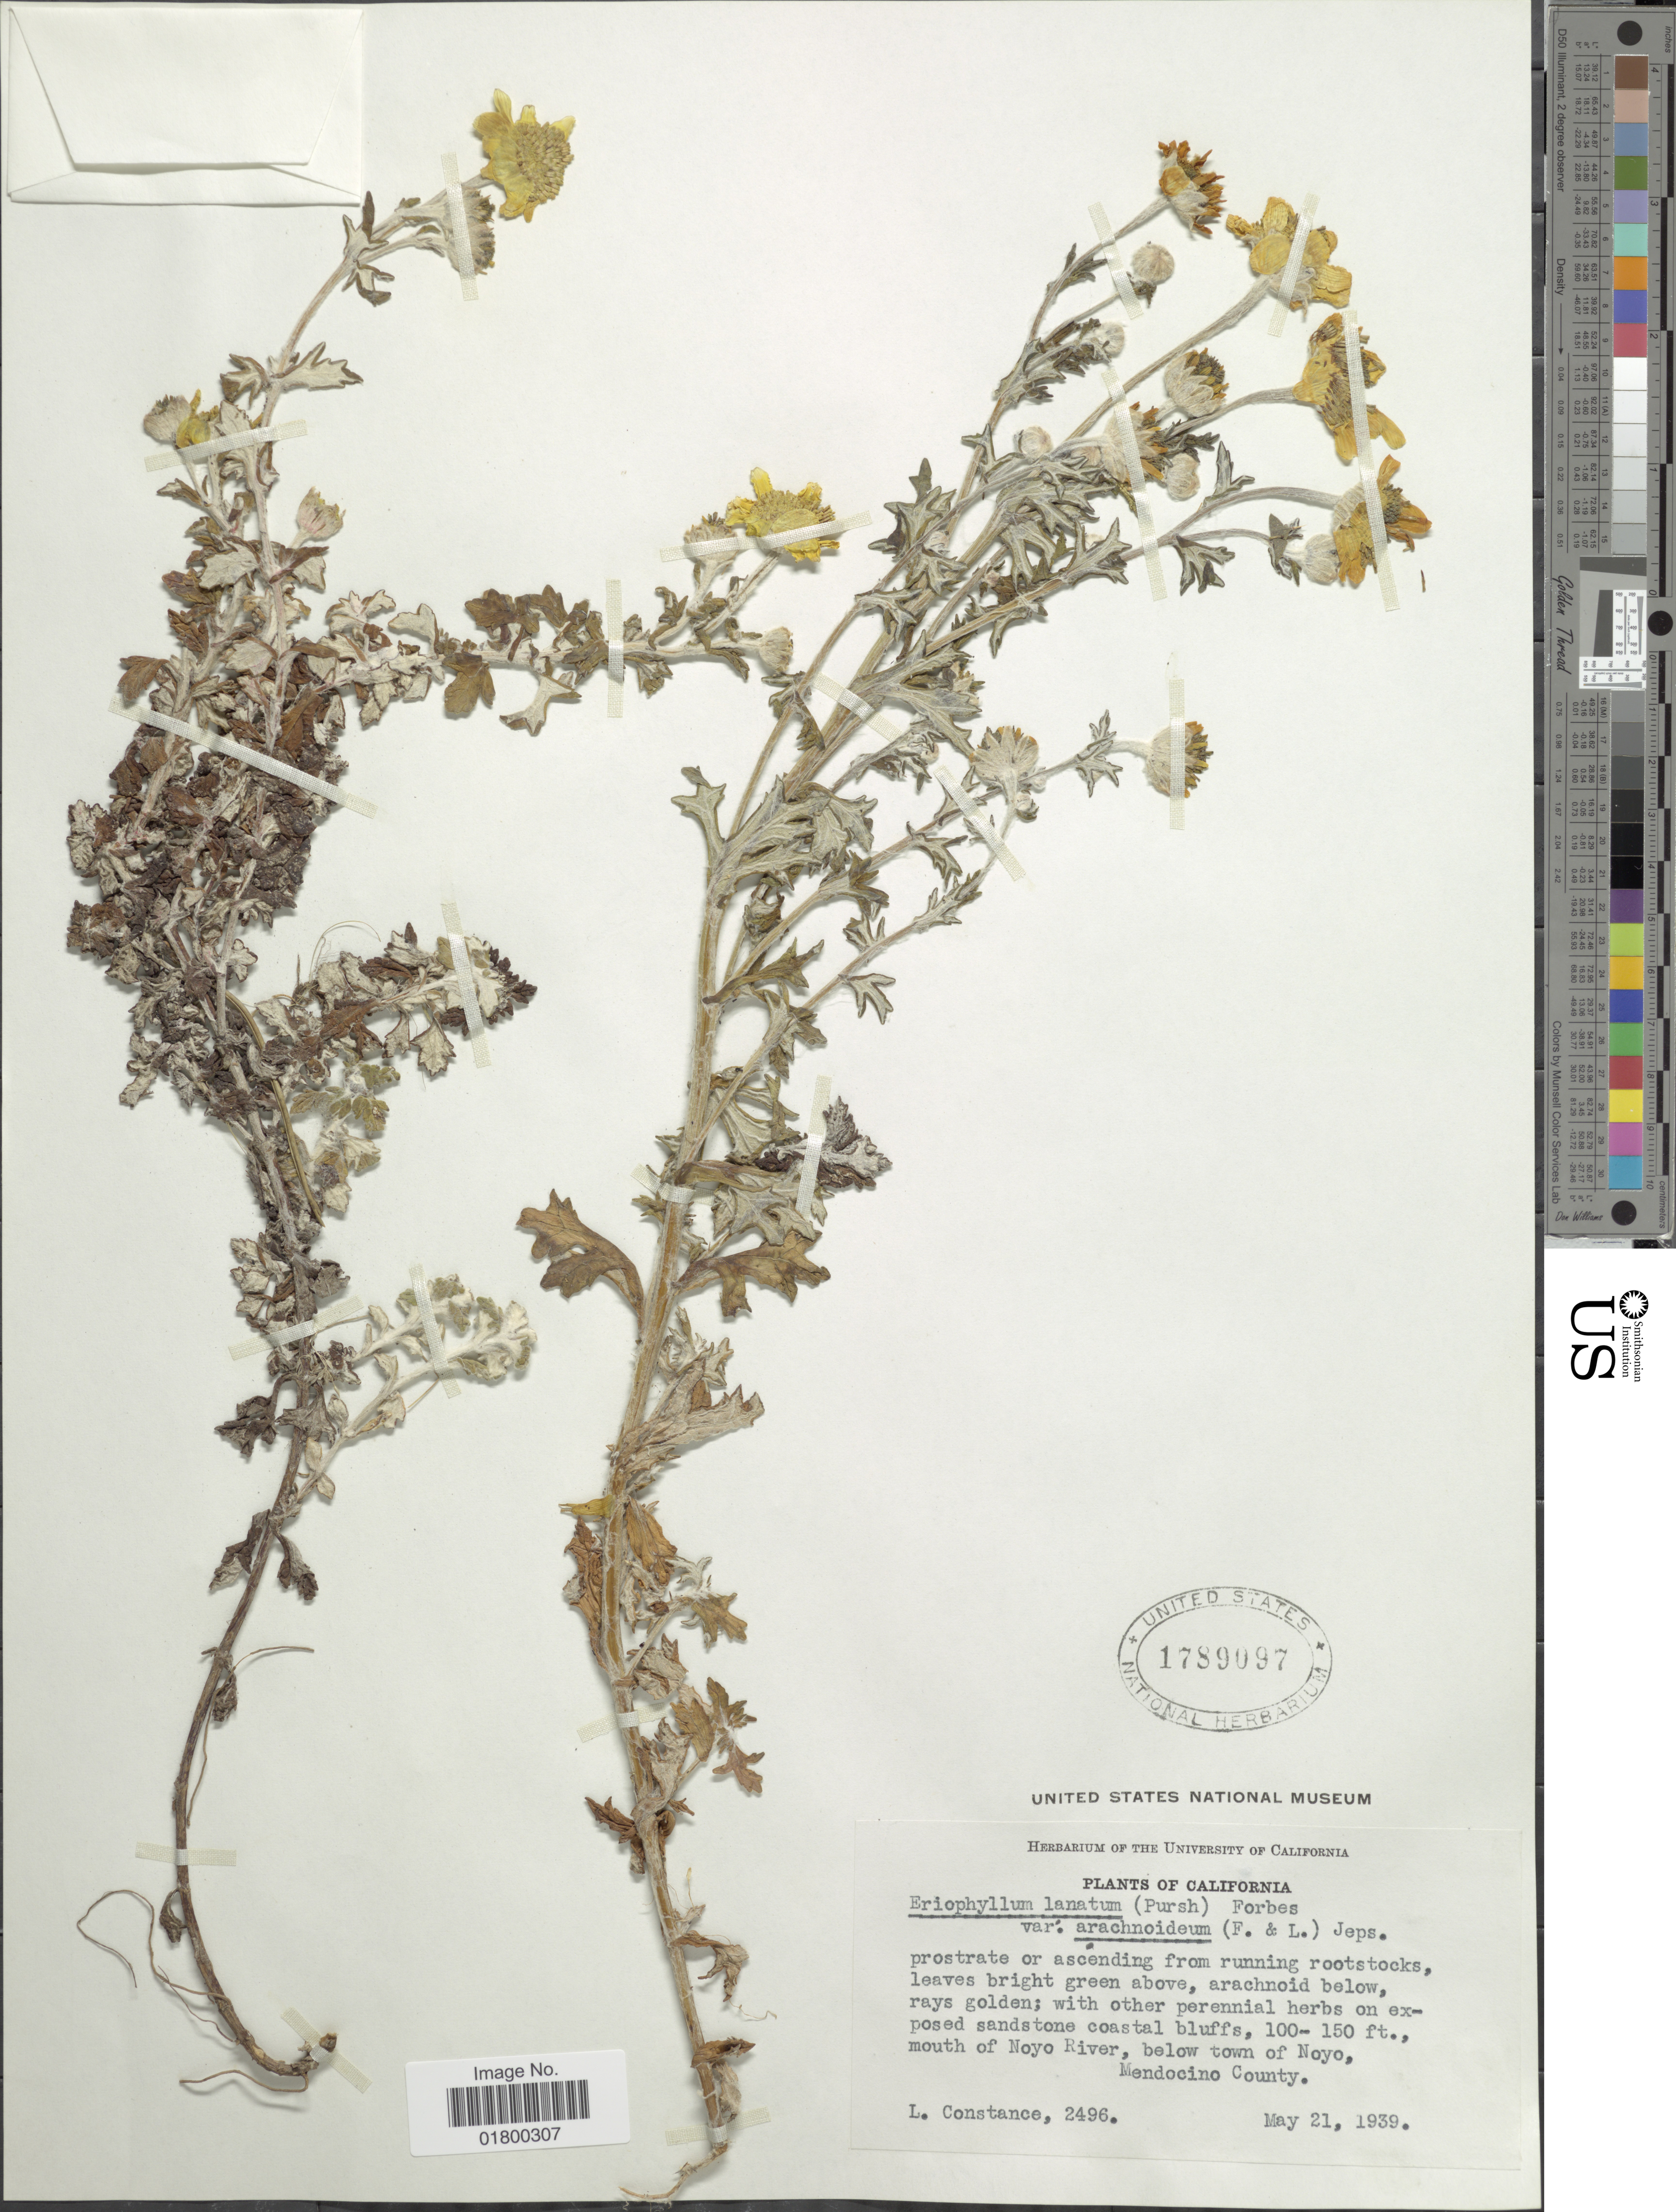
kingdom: Plantae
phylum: Tracheophyta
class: Magnoliopsida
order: Asterales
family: Asteraceae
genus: Eriophyllum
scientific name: Eriophyllum lanatum var. grandiflorum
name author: (A. Gray) Jeps.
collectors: L. Constance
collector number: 2496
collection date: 1939-05-21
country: United States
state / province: California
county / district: Mendocino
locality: Mouth of Noyo River, below town of Noyo, Mendocino County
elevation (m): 30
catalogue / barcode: US 1789097